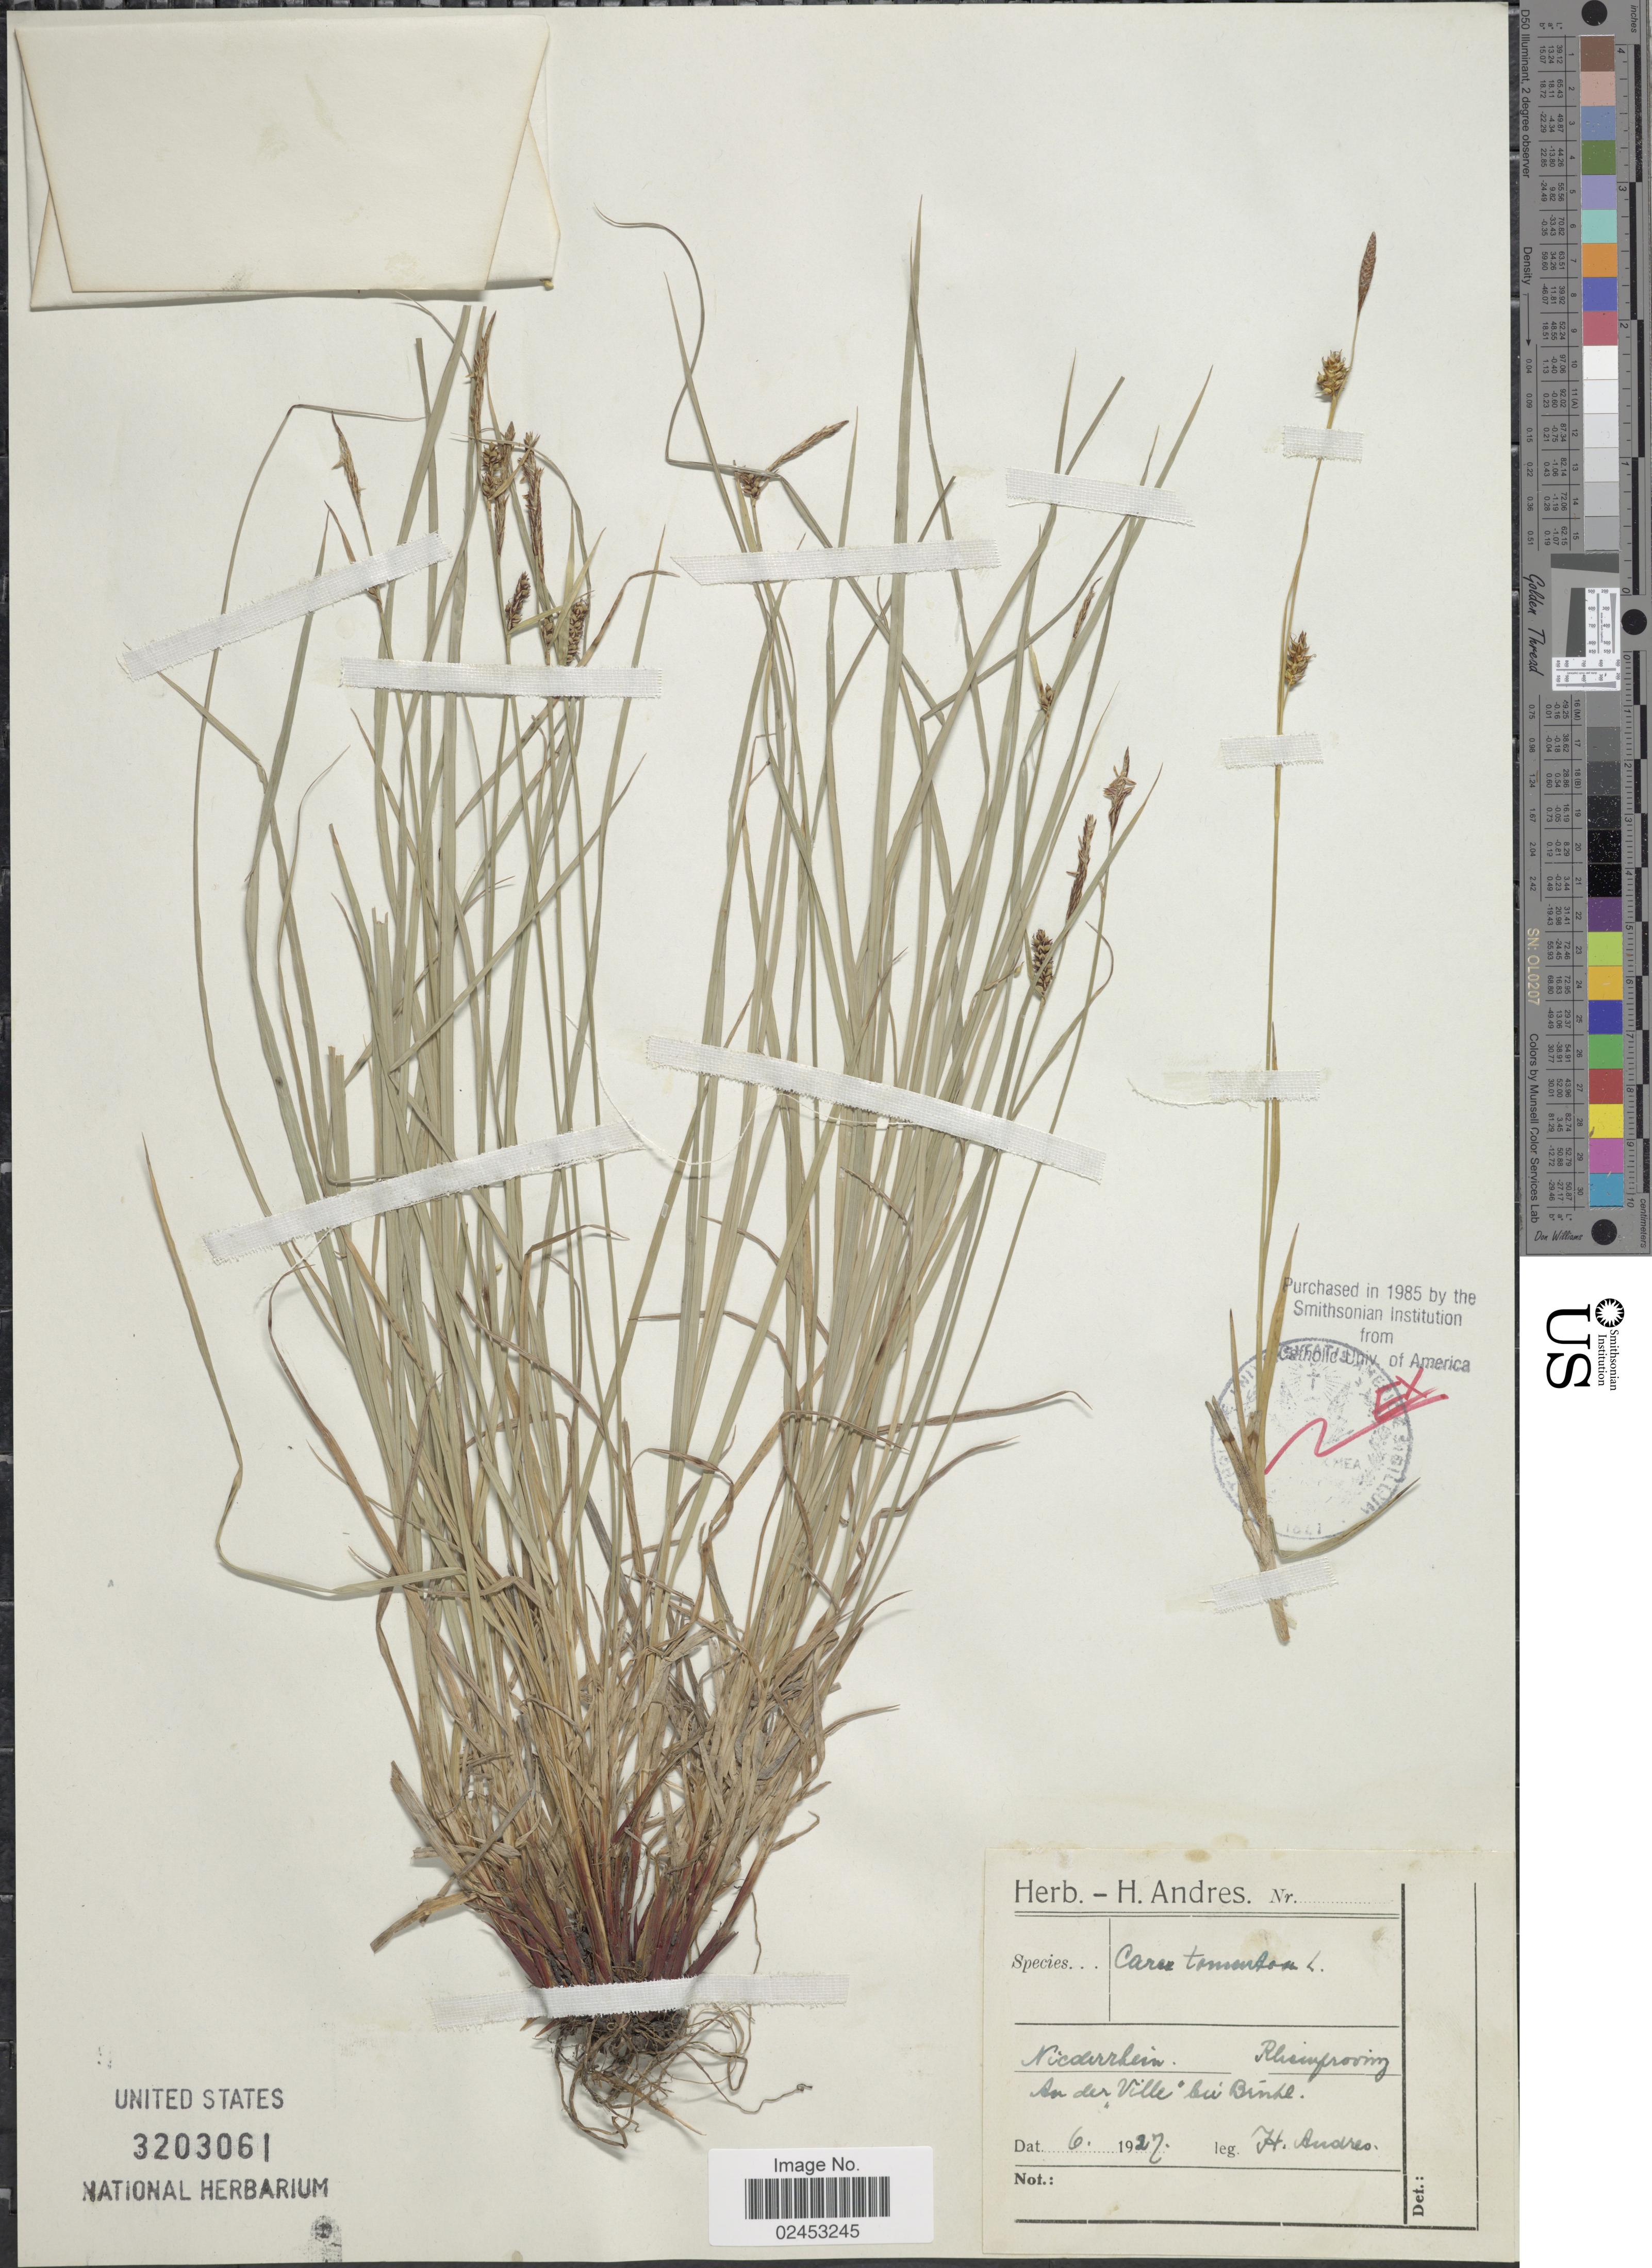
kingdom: Plantae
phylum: Tracheophyta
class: Liliopsida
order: Poales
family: Cyperaceae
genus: Carex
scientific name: Carex tomentosa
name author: L.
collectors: H. Andres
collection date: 1927-06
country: Germany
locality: Niederrhein, Rheinproving, An der Ville bei Brindl. [interpreted]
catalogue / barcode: US 3203061